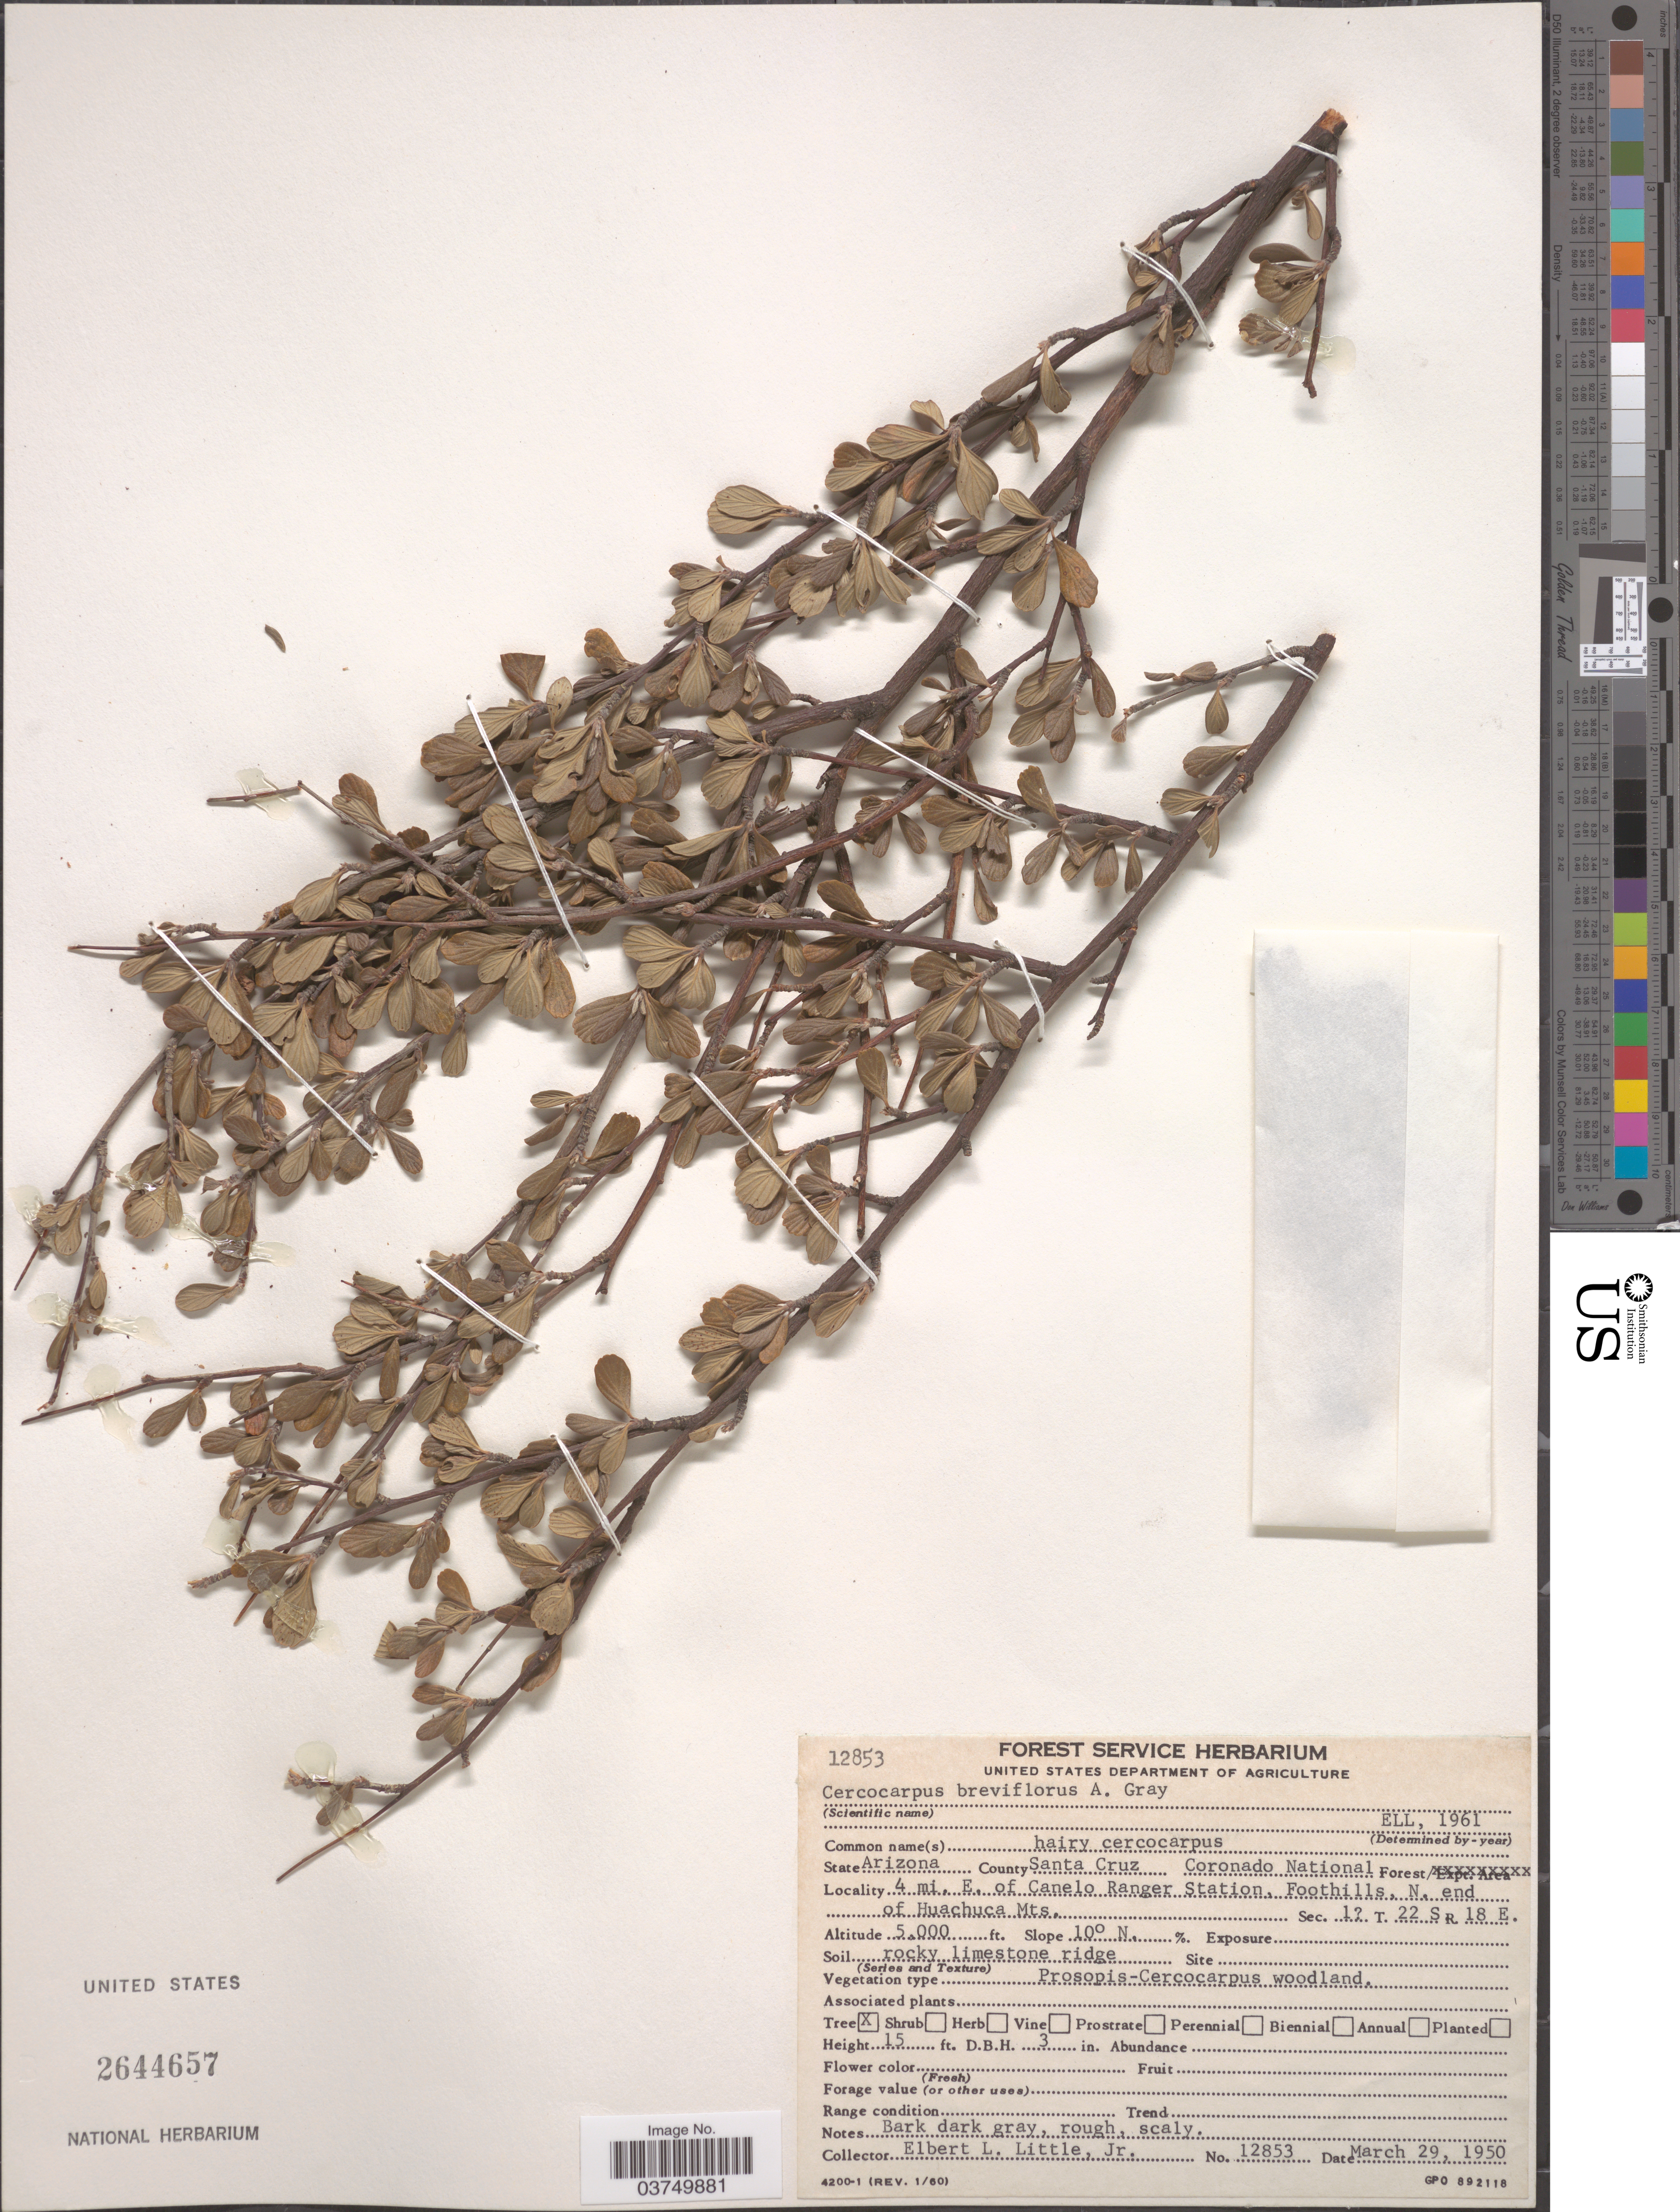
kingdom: Plantae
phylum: Tracheophyta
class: Magnoliopsida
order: Rosales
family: Rosaceae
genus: Cercocarpus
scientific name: Cercocarpus breviflorus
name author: A. Gray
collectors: E. L. Little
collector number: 12853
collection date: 1950-03-29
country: United States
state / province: Arizona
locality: County Santa Cruz. Coronado National Forest. 4 mi. E. of Canelo Ranger Station. Foothills, N. end of Huachuca Mts. Sec. 1 [unsure placement] T 22 S R 18 E.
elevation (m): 1524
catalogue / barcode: US 2644657